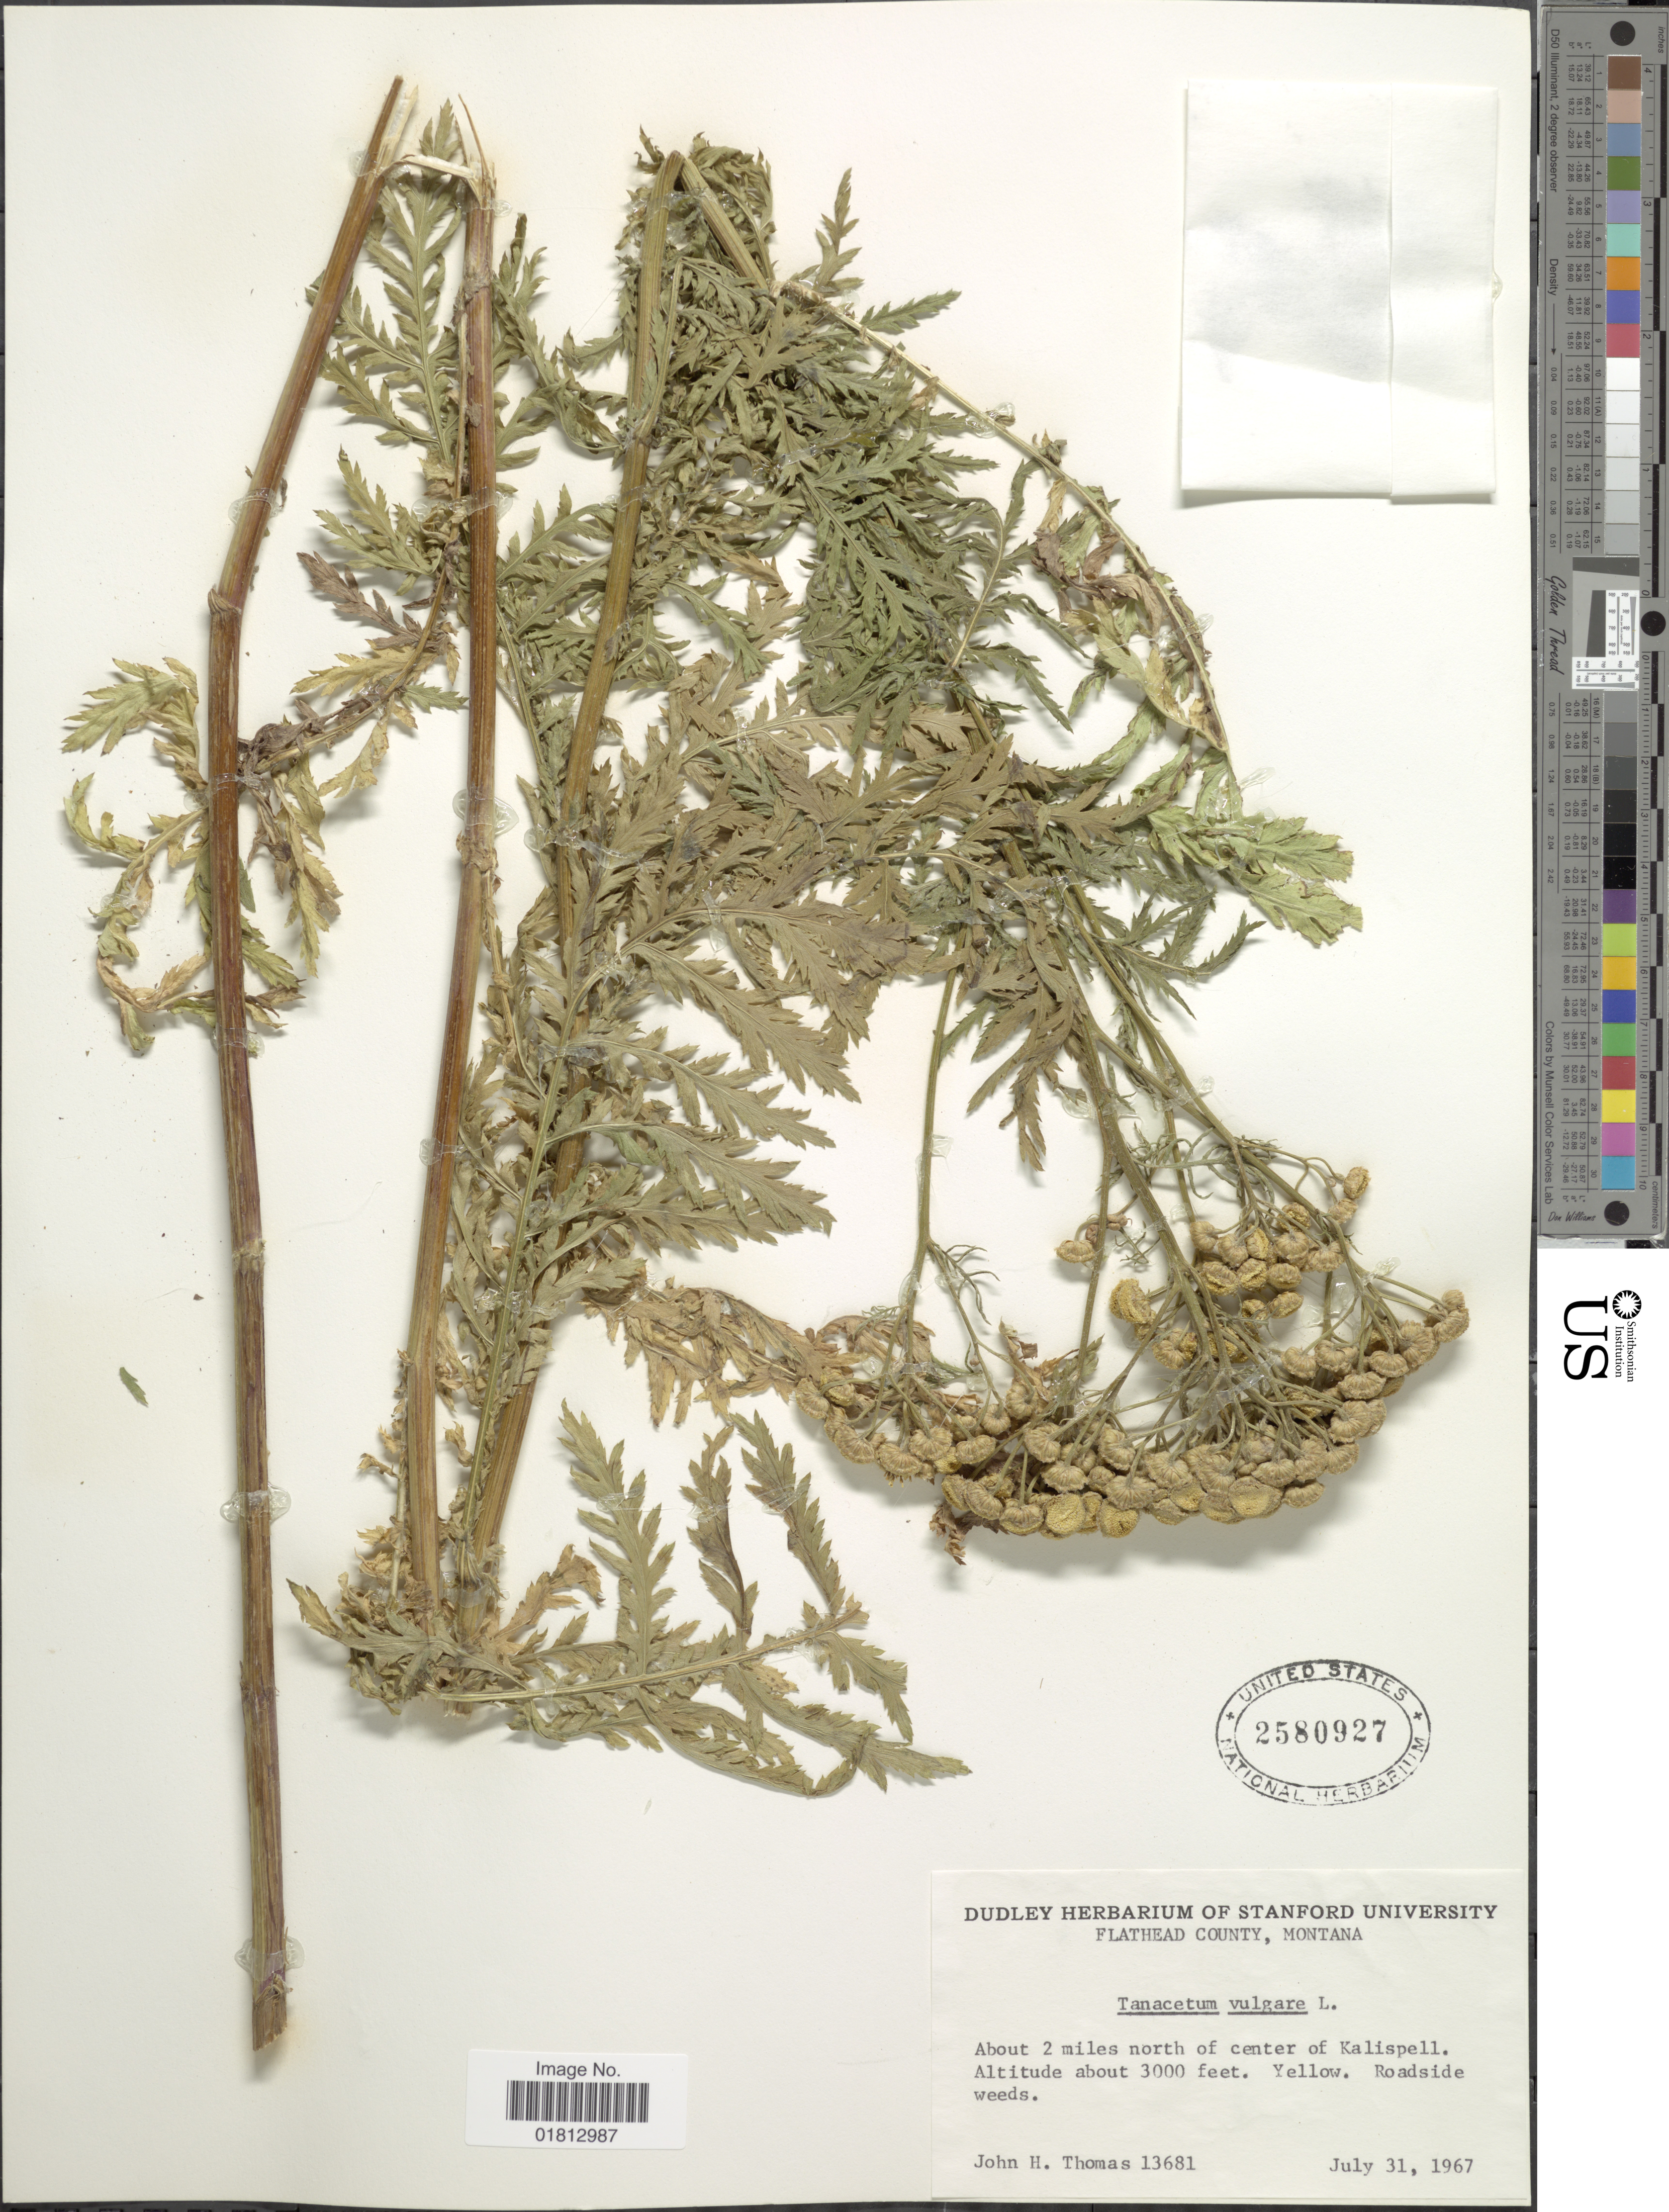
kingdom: Plantae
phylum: Tracheophyta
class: Magnoliopsida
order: Asterales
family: Asteraceae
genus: Tanacetum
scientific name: Tanacetum vulgare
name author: L.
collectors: J. H. Thomas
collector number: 13681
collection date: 1967-07-31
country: United States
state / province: Montana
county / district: Flathead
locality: About 2 miles N of center of Kalispell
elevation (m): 914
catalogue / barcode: US 2580927